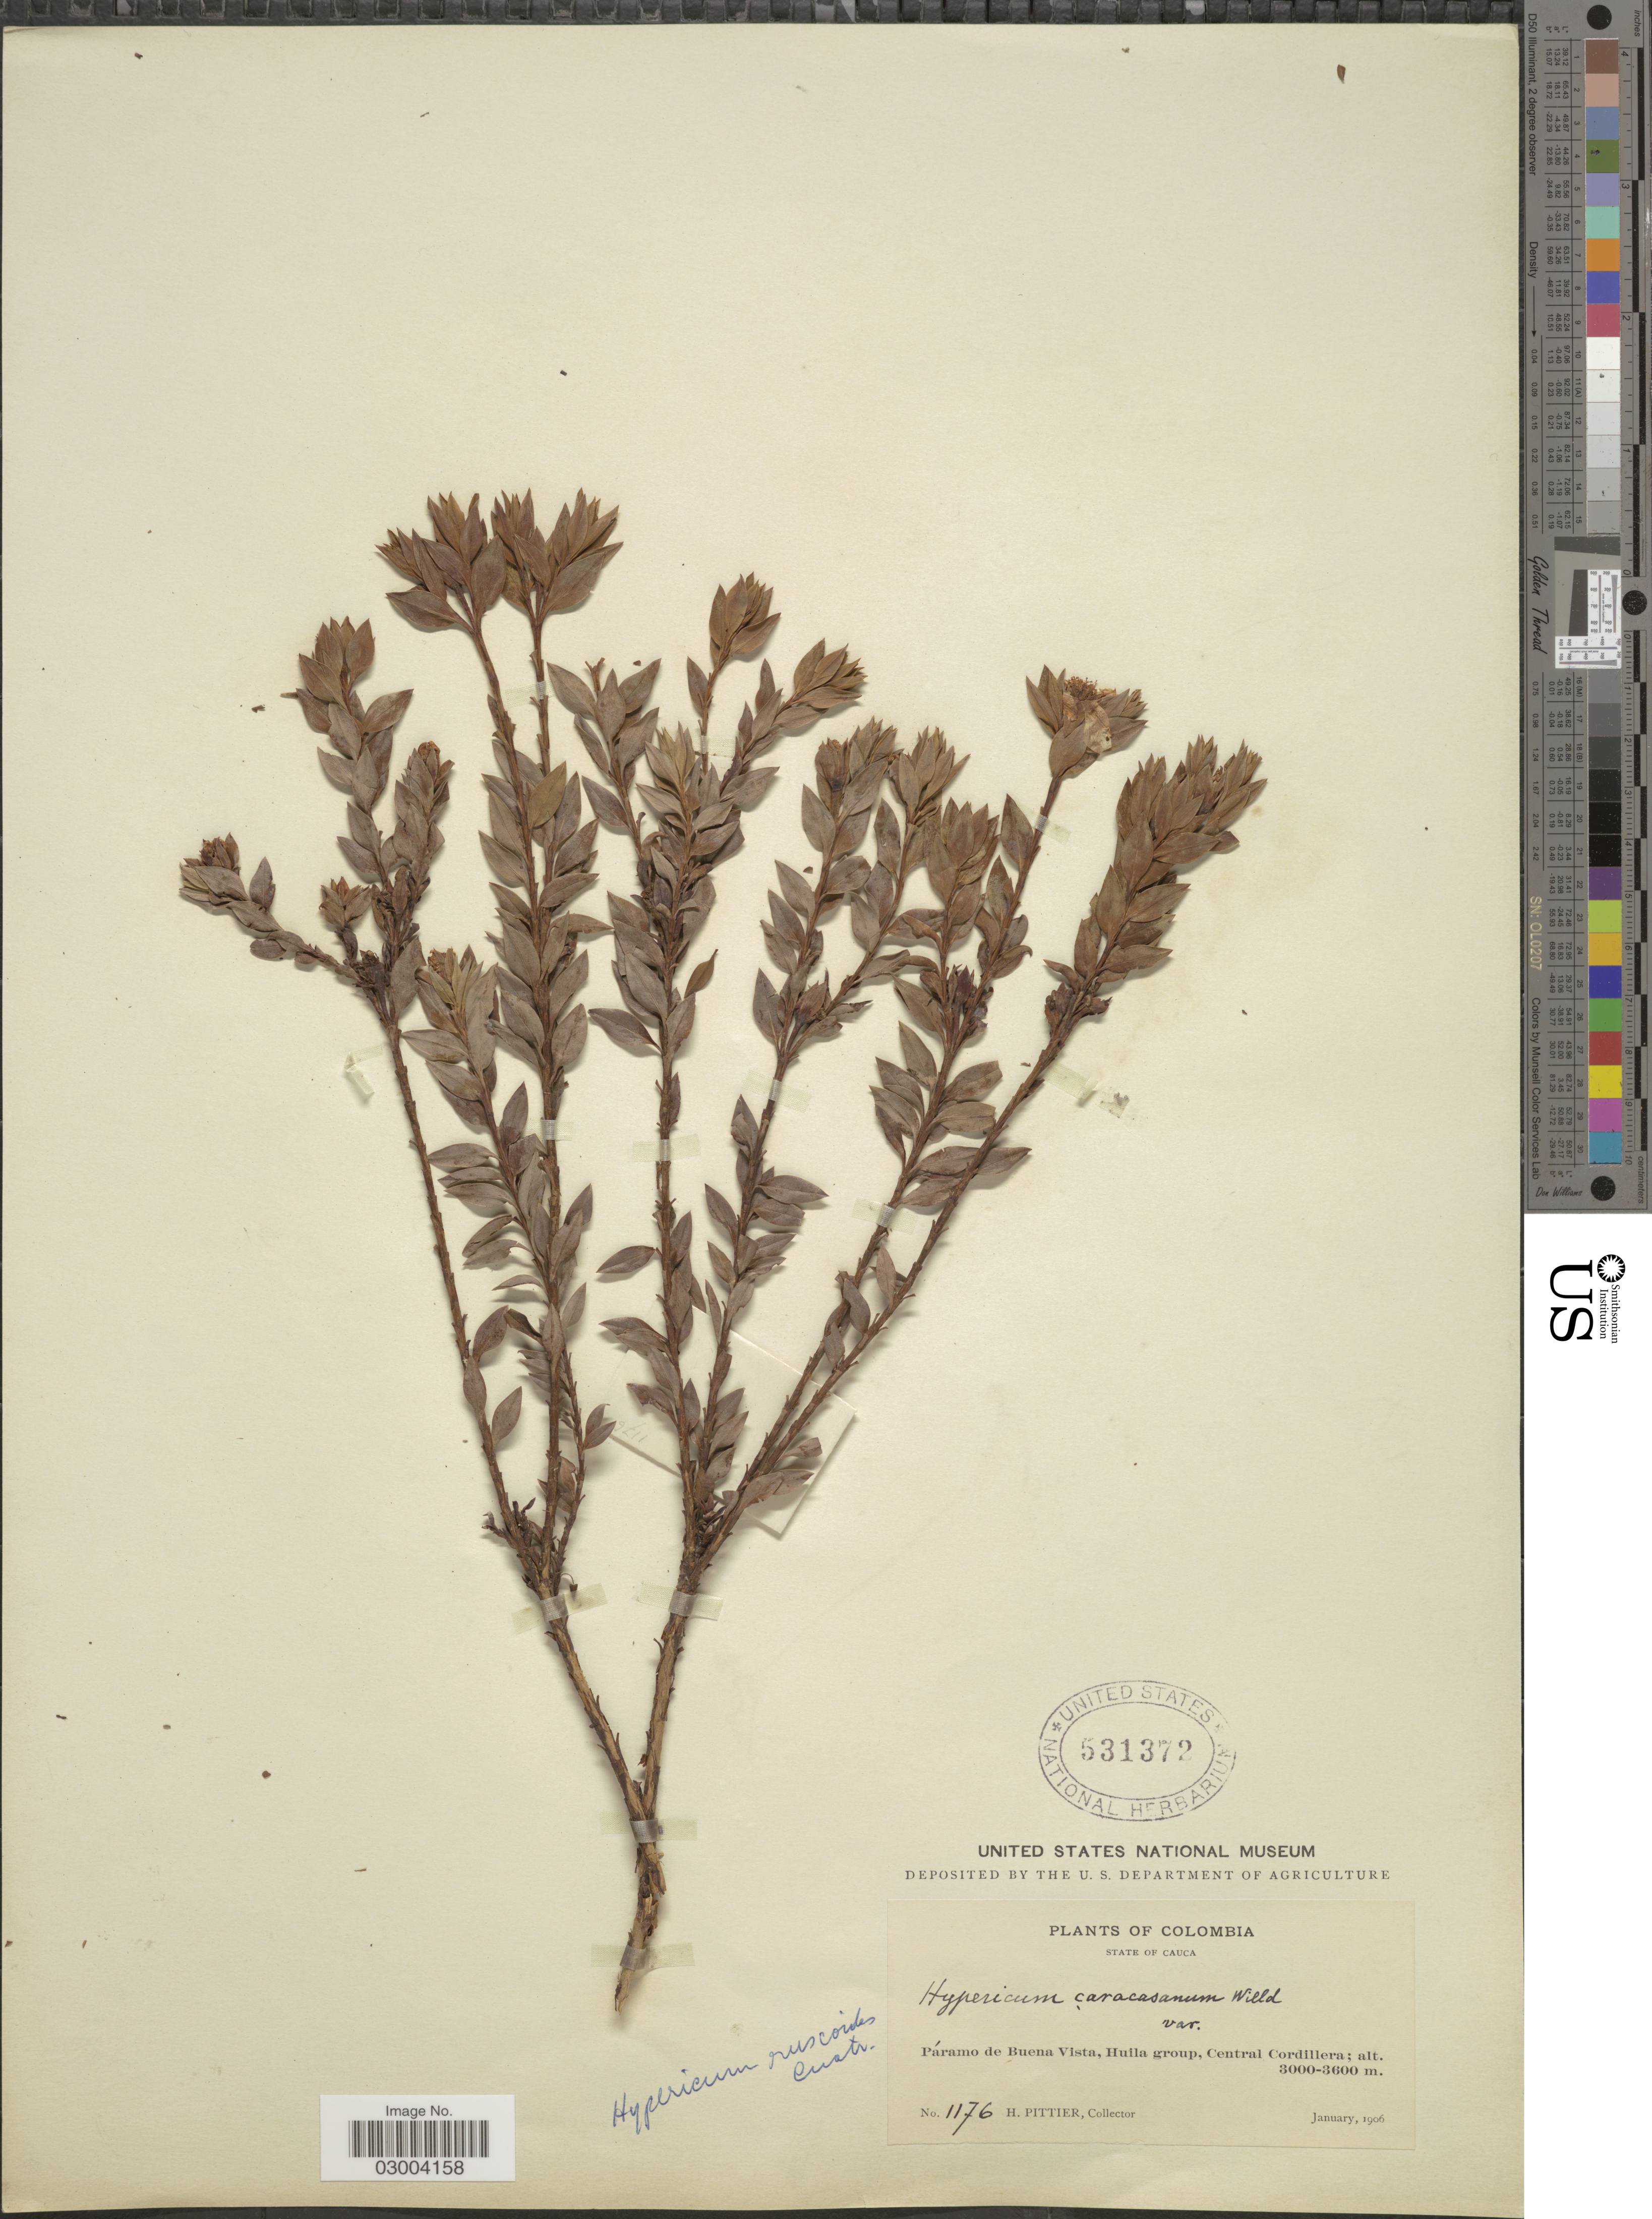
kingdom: Plantae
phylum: Tracheophyta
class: Magnoliopsida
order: Malpighiales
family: Hypericaceae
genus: Hypericum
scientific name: Hypericum ruscoides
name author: Cuatrec.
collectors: H. F. Pittier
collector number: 1176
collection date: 1906-01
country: Colombia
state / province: Cauca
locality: State of Cauca, Páramo de Buena Vista, Huila Group, Central Cordillera.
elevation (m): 3000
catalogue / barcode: US 531372